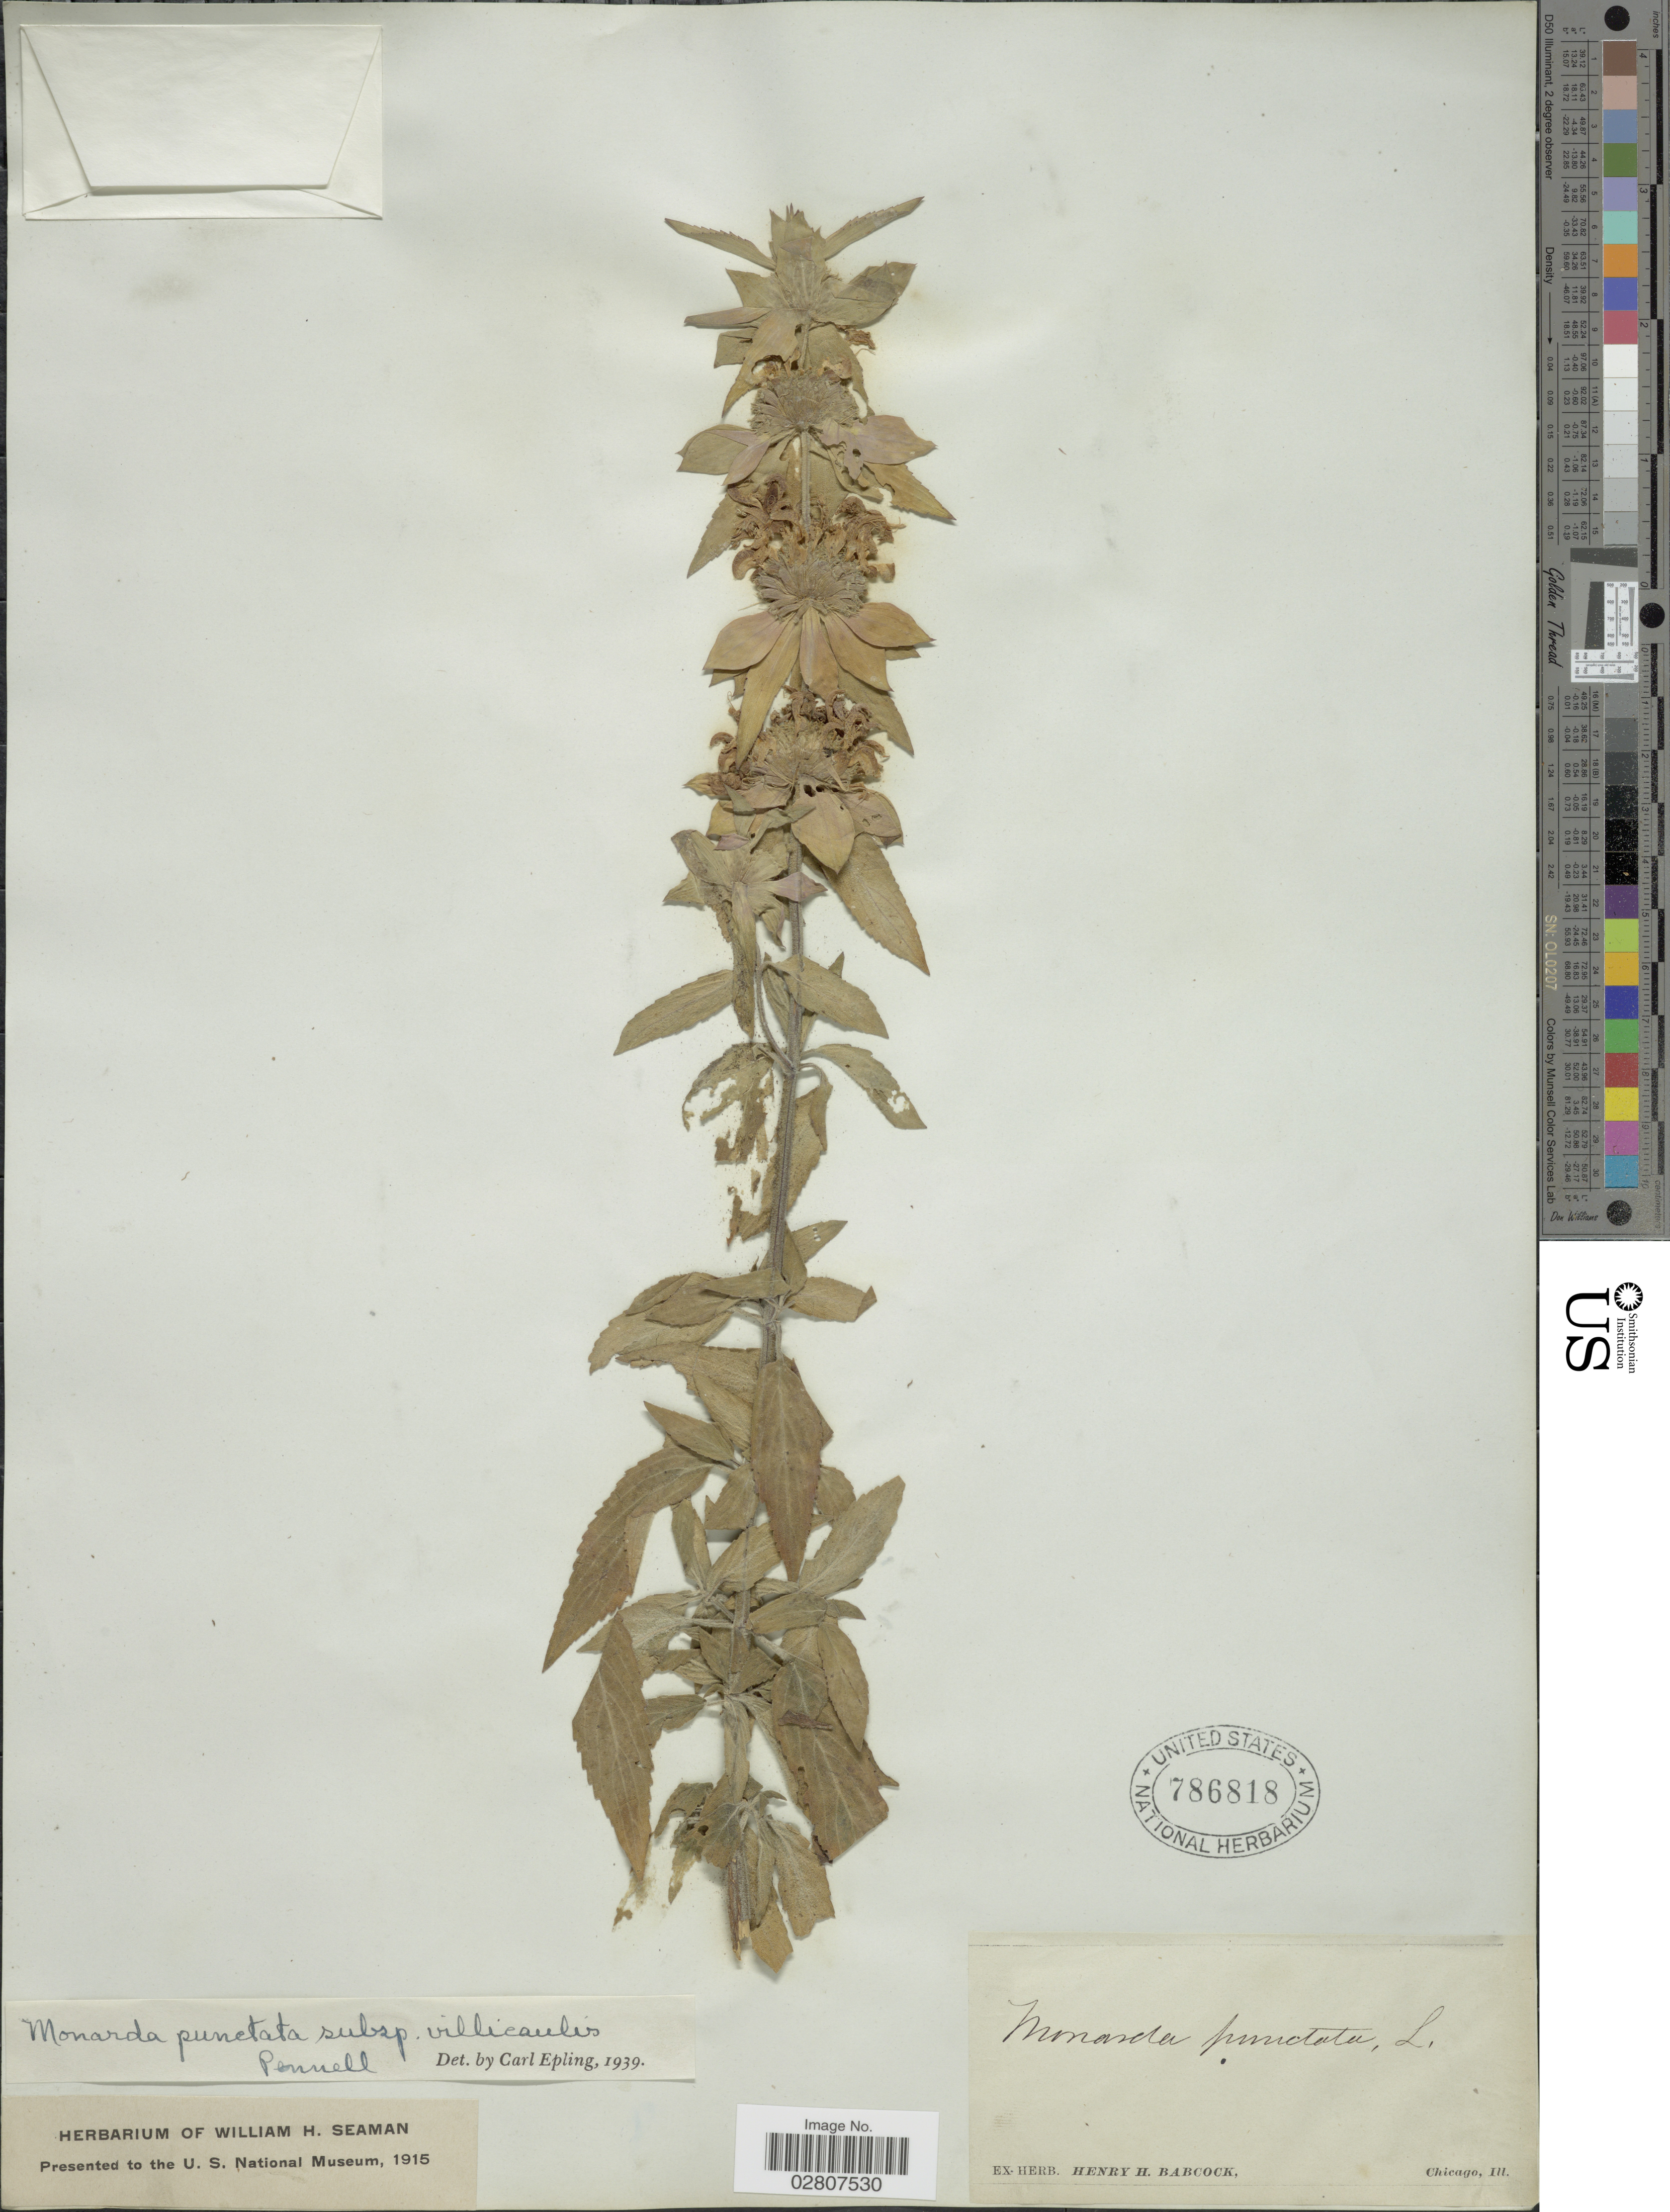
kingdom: Plantae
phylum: Tracheophyta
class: Magnoliopsida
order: Lamiales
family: Lamiaceae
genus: Monarda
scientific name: Monarda punctata var. villicaulis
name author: (Pennell) Shinners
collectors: ex herb. Henry Homes Babcock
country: United States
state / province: Illinois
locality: Chicago, Ill.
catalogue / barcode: US 786818